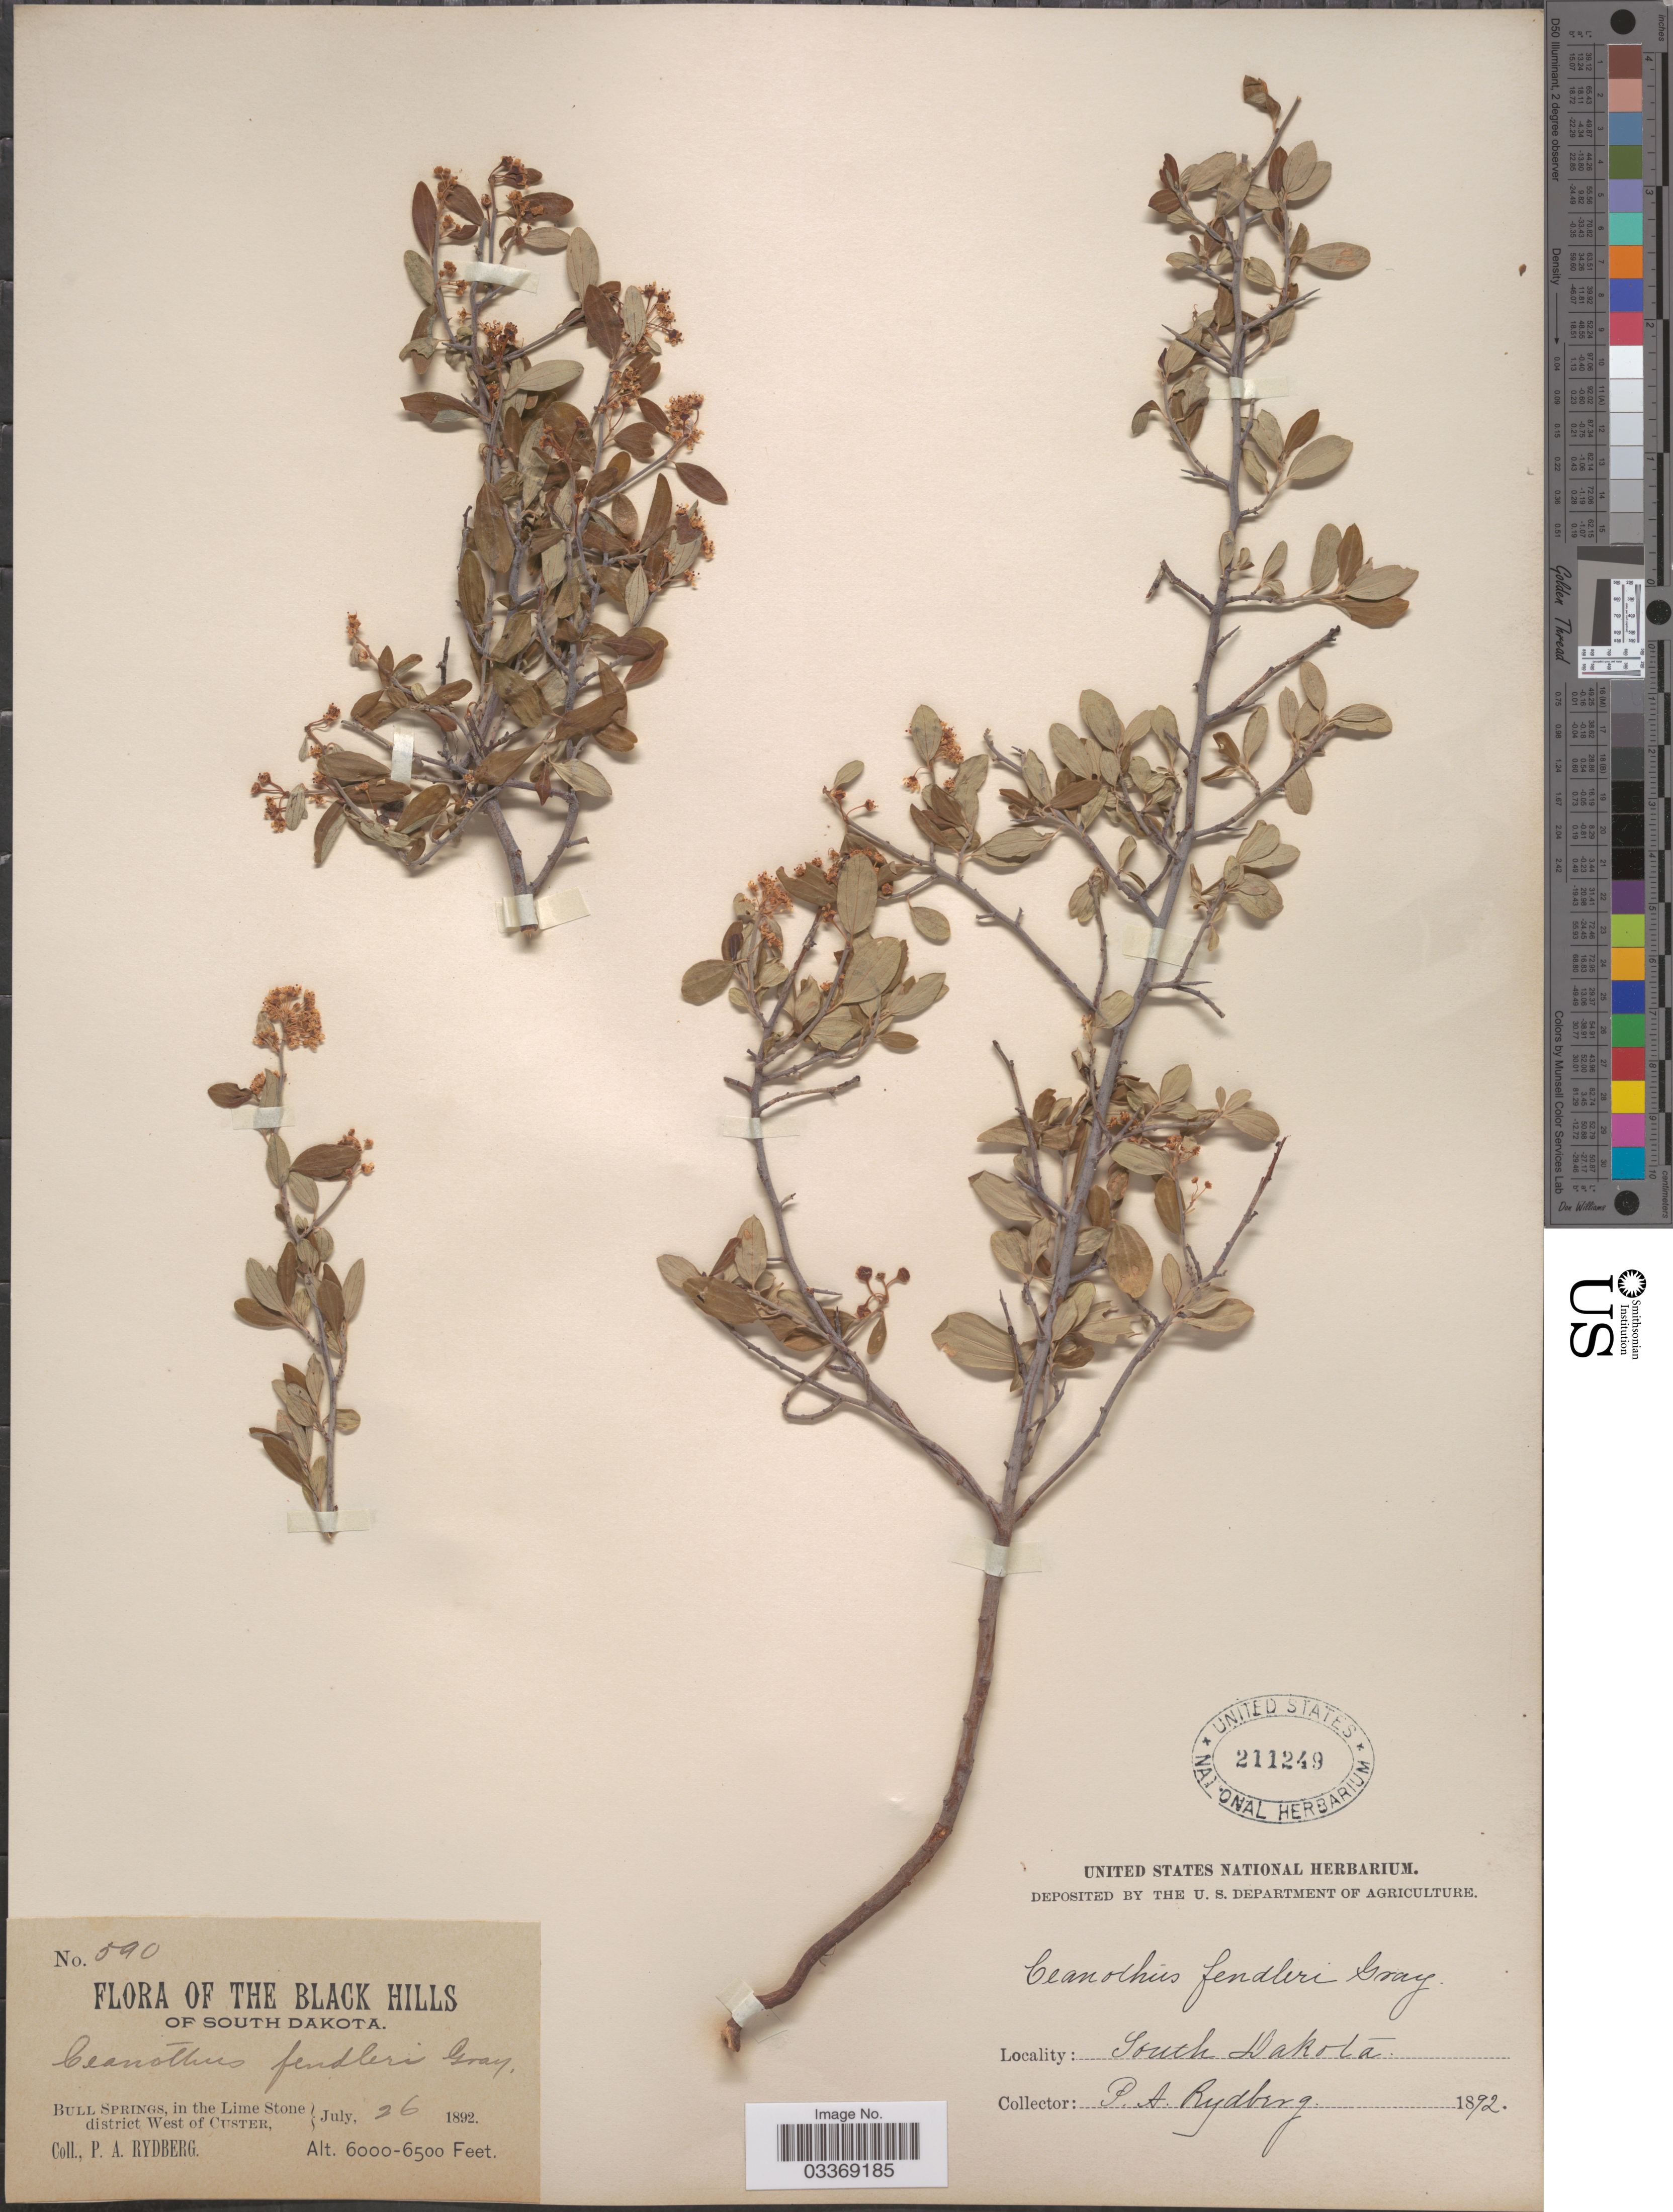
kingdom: Plantae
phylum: Tracheophyta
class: Magnoliopsida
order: Rosales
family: Rhamnaceae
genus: Ceanothus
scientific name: Ceanothus fendleri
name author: A. Gray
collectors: P. A. Rydberg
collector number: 590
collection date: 1892-07-26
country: United States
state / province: South Dakota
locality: The Black Hills, Bull Springs, in the Lime Stone, district West of Custer.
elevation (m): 1829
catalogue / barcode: US 211249